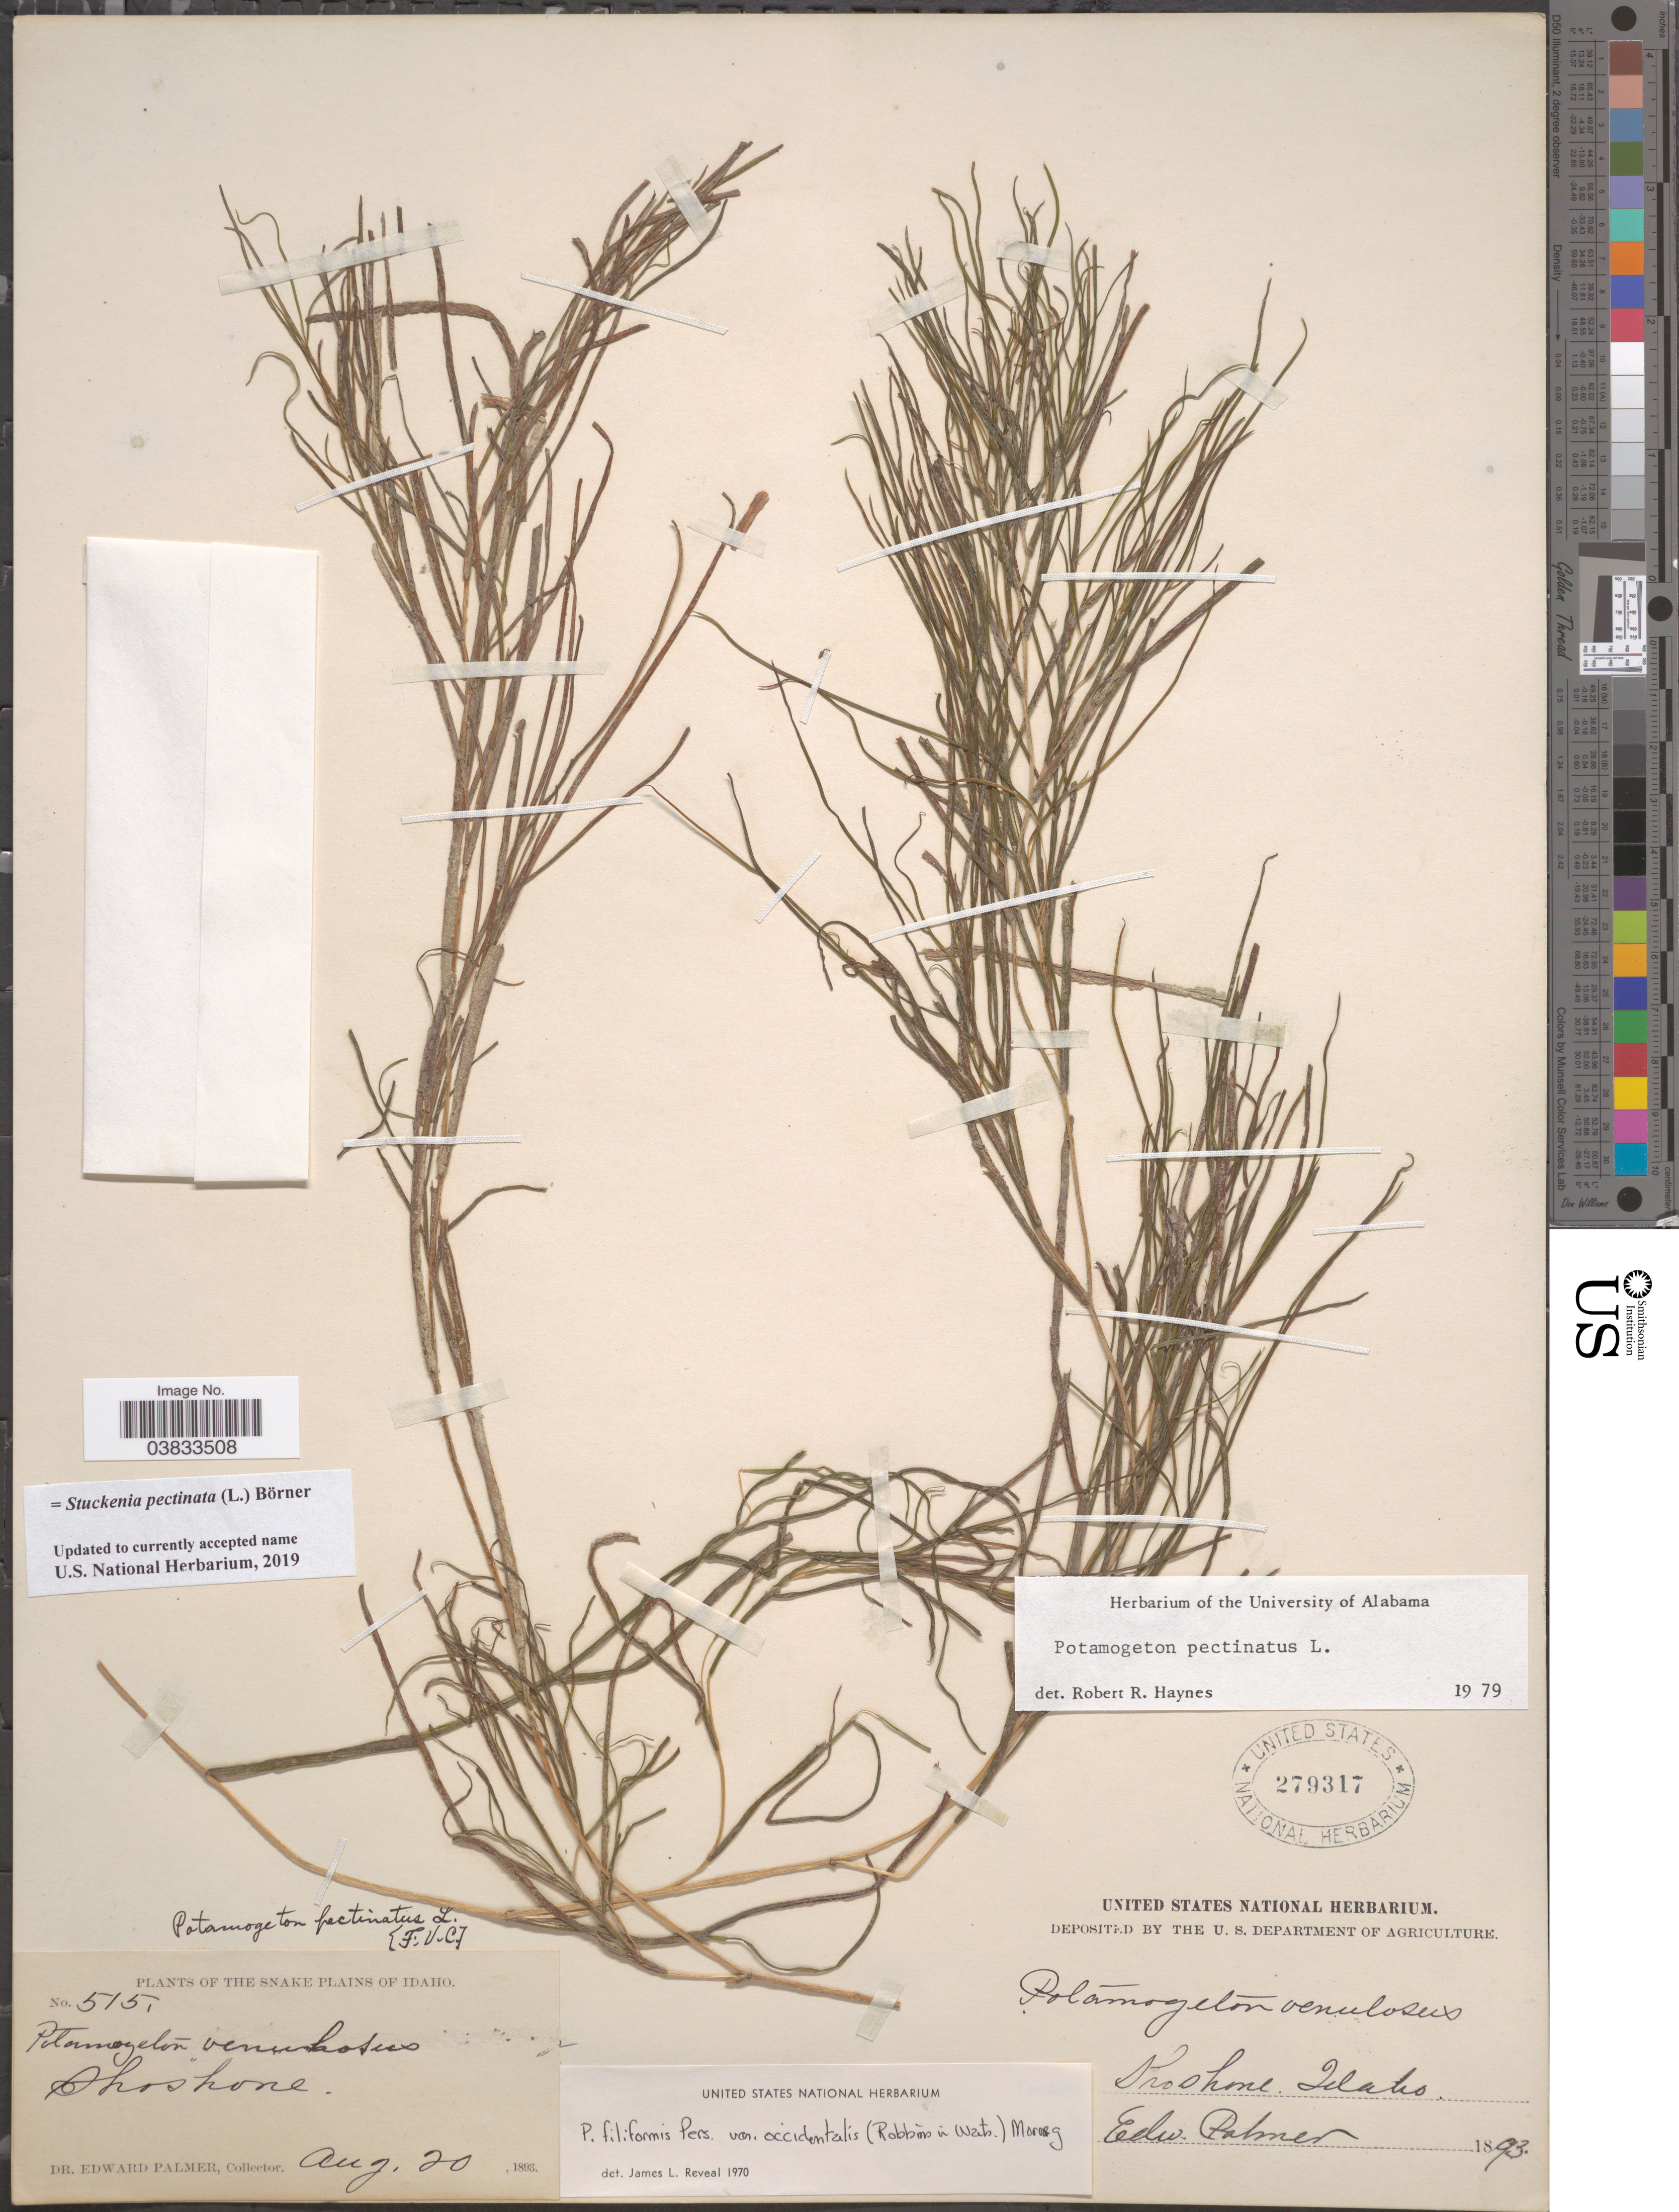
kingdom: Plantae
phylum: Tracheophyta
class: Liliopsida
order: Alismatales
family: Potamogetonaceae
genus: Stuckenia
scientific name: Stuckenia pectinata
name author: (L.) Börner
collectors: E. Palmer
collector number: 515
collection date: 1893-08-20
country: United States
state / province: Idaho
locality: Snake Plains of Idaho. Shoshone.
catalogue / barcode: US 279317